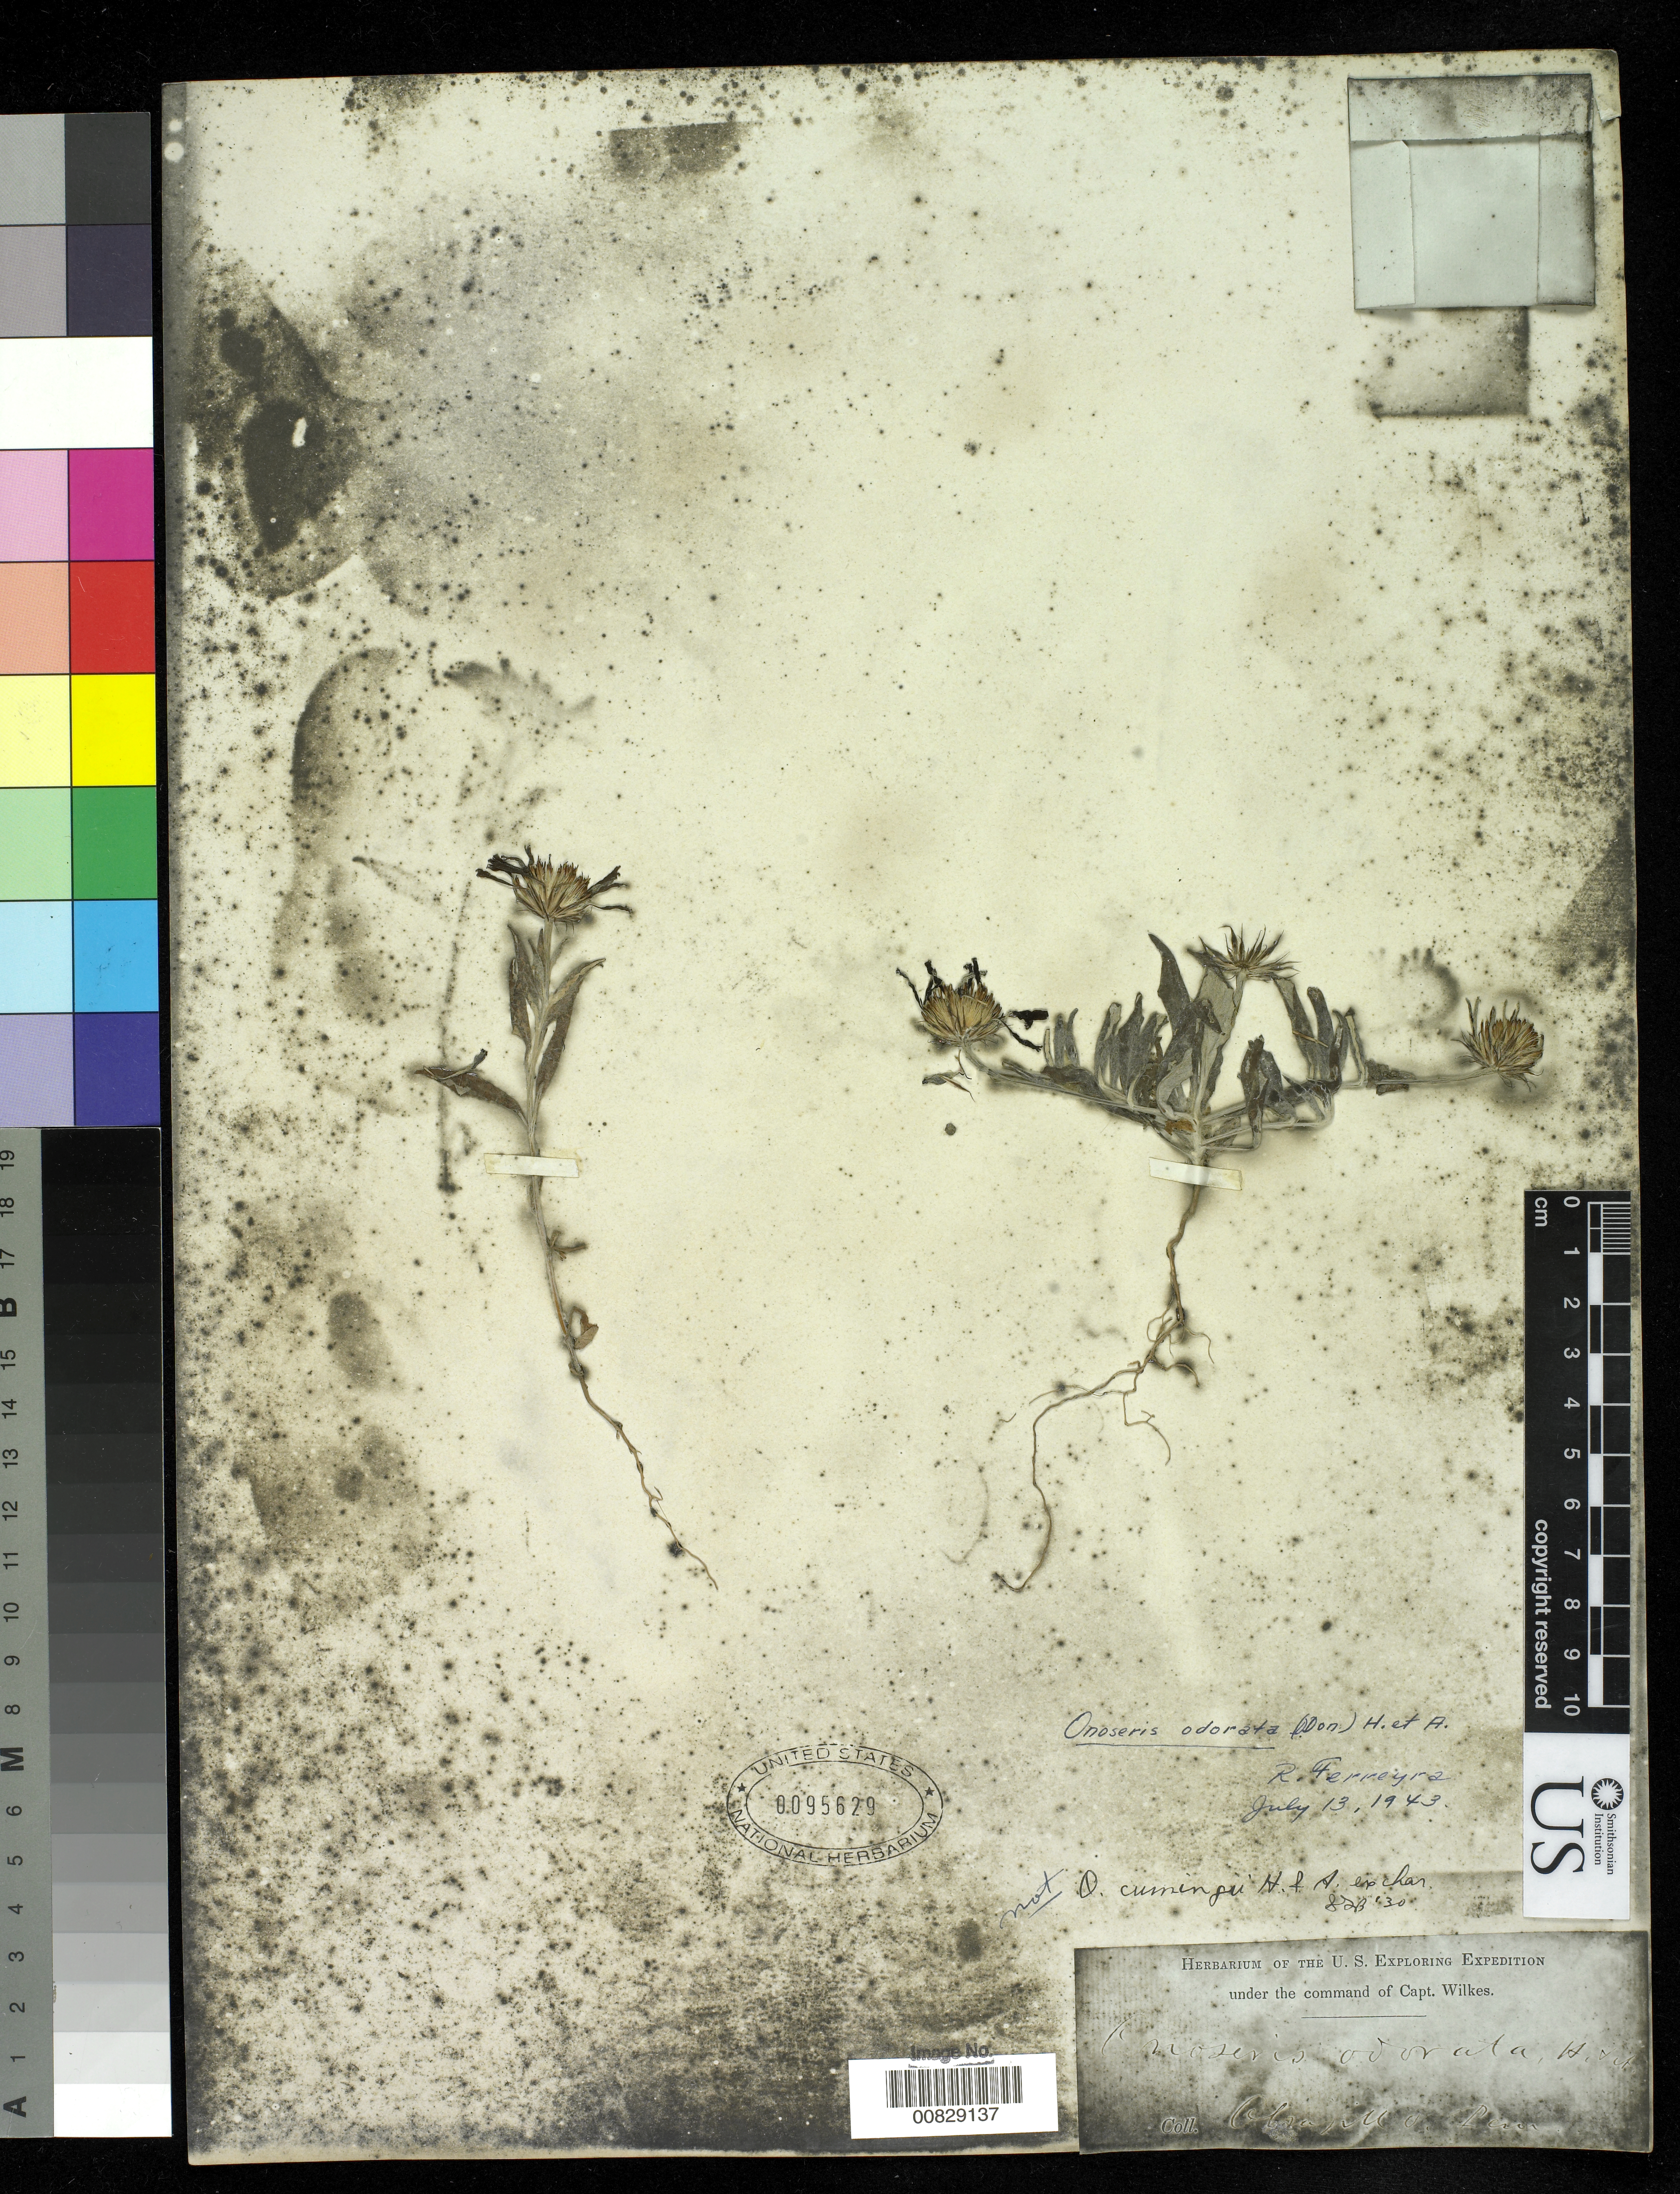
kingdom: Plantae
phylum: Tracheophyta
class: Magnoliopsida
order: Asterales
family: Asteraceae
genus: Onoseris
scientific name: Onoseris odorata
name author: (D. Don) Hook. & Arn.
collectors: Wilkes Explor. Exped.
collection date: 1838/1842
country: Peru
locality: Obrajillo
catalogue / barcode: US 95629